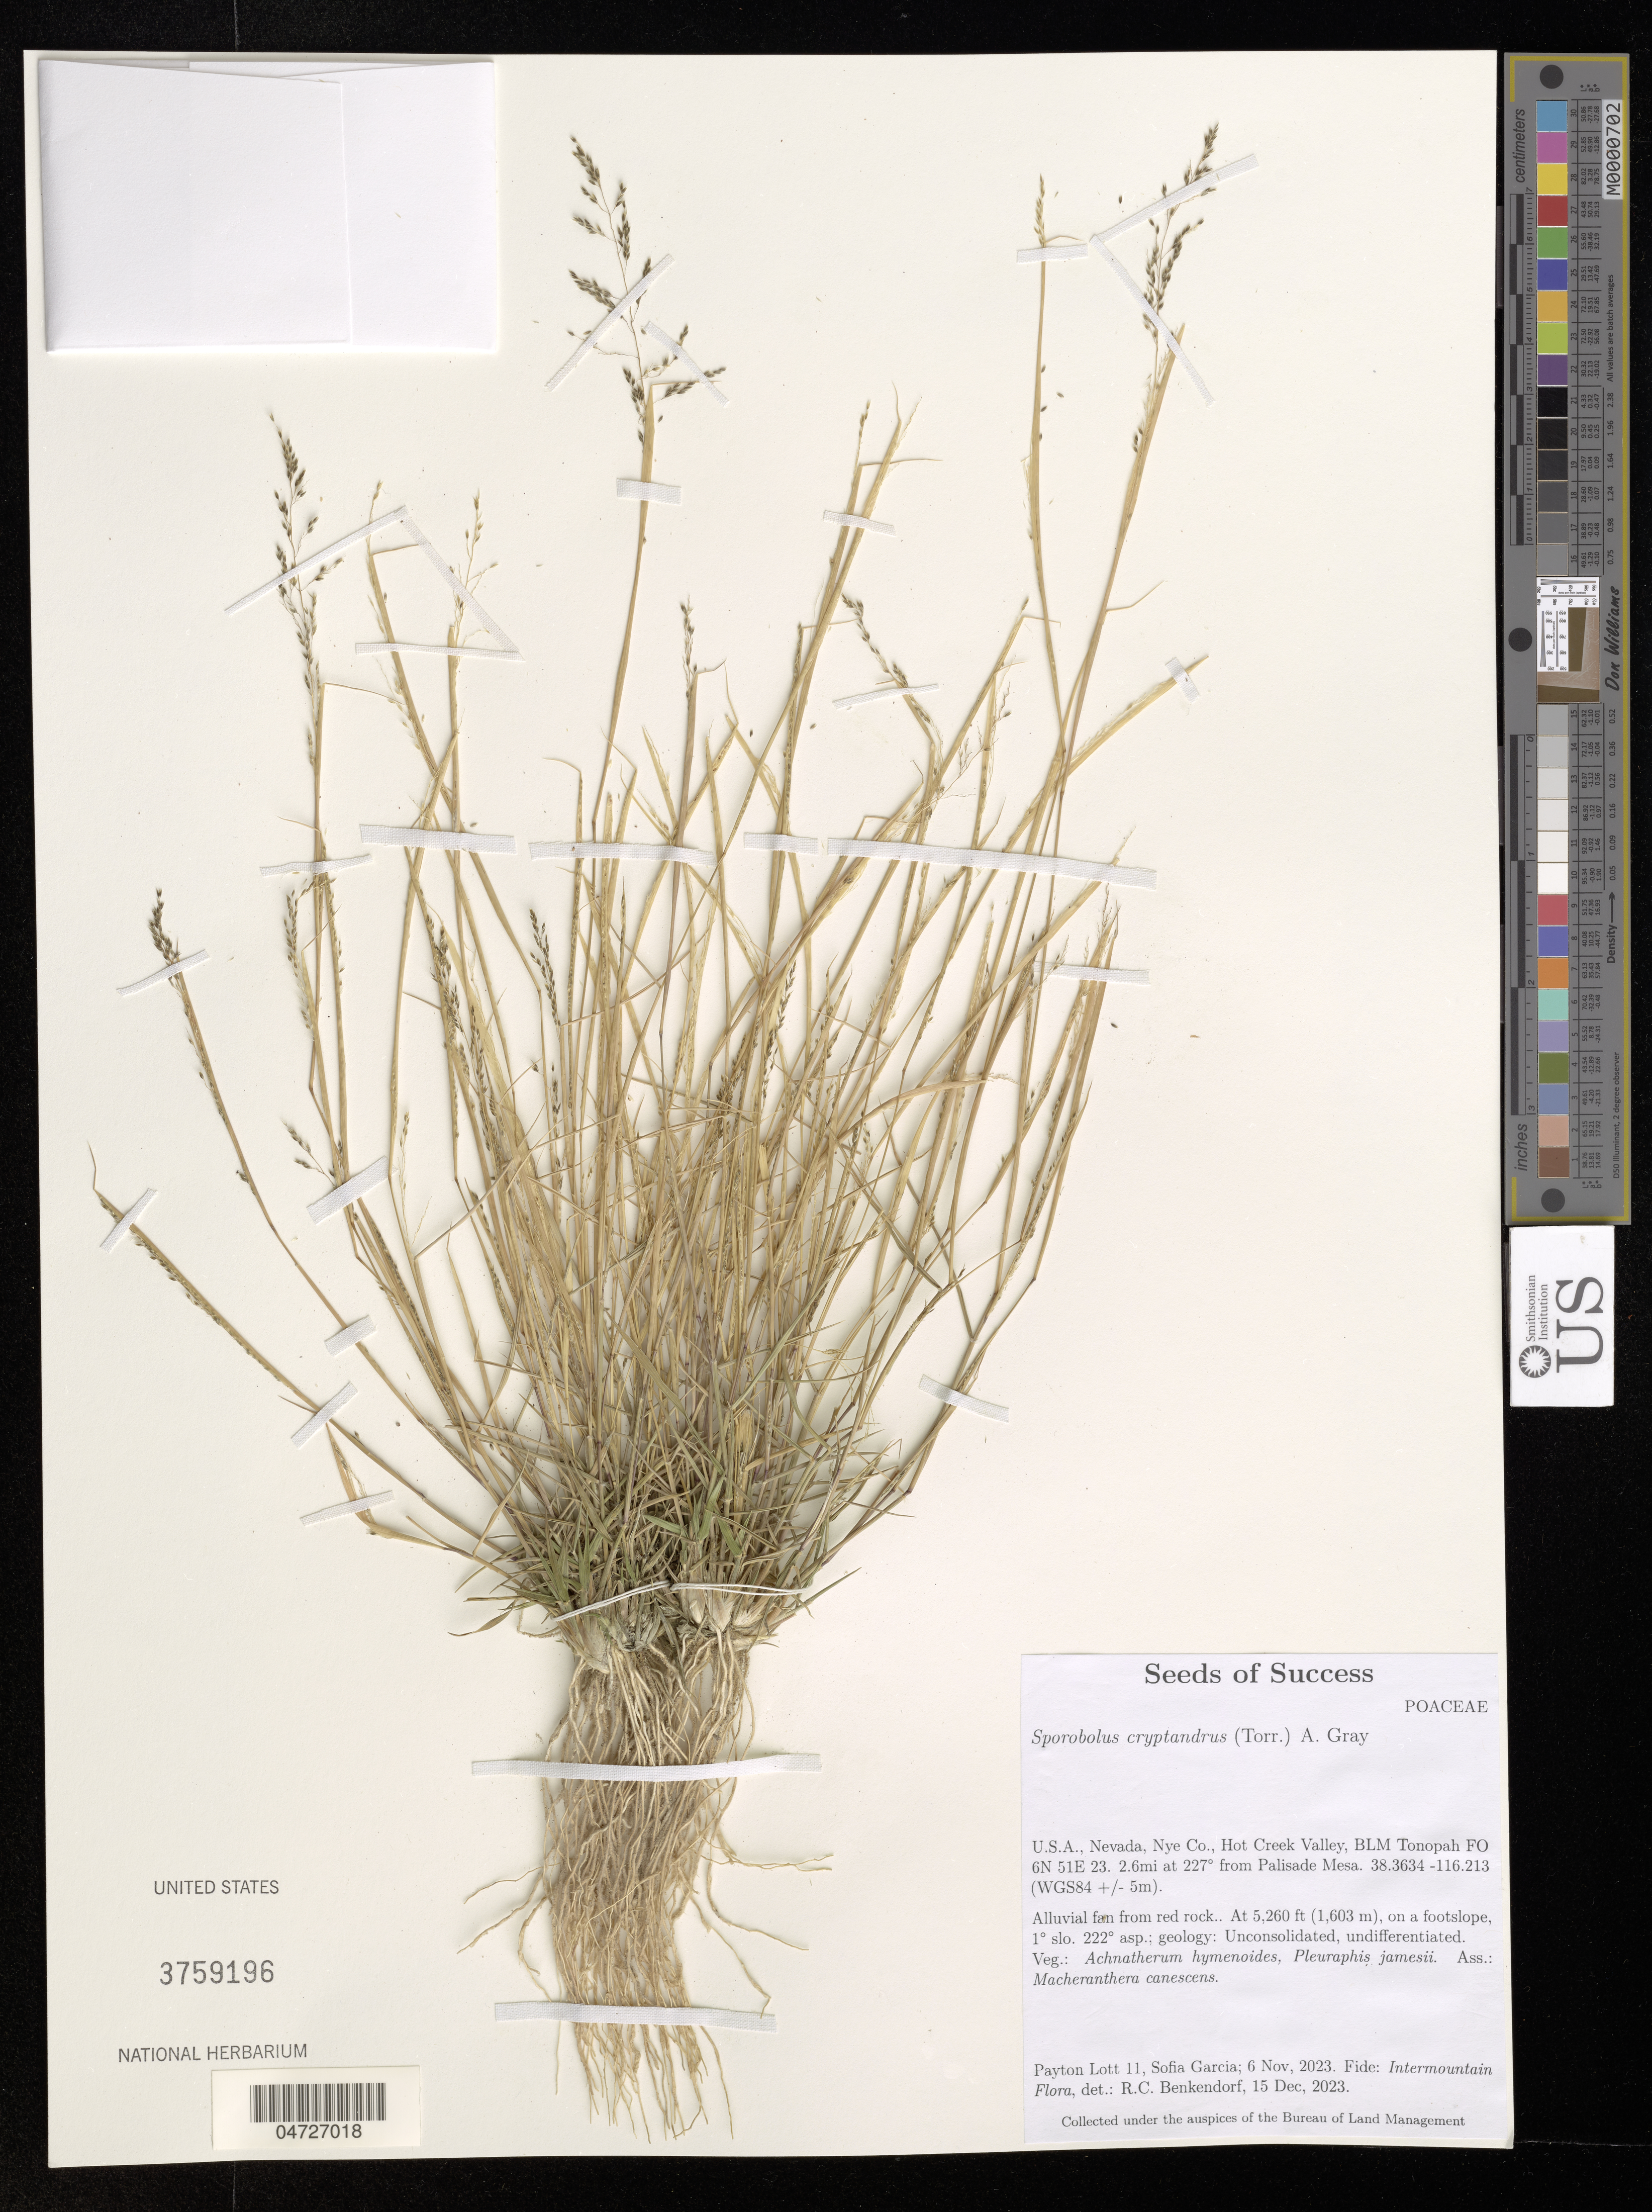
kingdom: Plantae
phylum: Tracheophyta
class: Liliopsida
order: Poales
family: Poaceae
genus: Sporobolus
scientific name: Sporobolus cryptandrus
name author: (Torr.) A. Gray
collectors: P. Lott & S. Garcia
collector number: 11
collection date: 2023-11-06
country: United States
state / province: Nevada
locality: Nye Co., Hot Creek Valley, BLM Tonopah FO. 2.6mi at 227° from Palisade Mesa.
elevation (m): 1603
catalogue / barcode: US 3759196